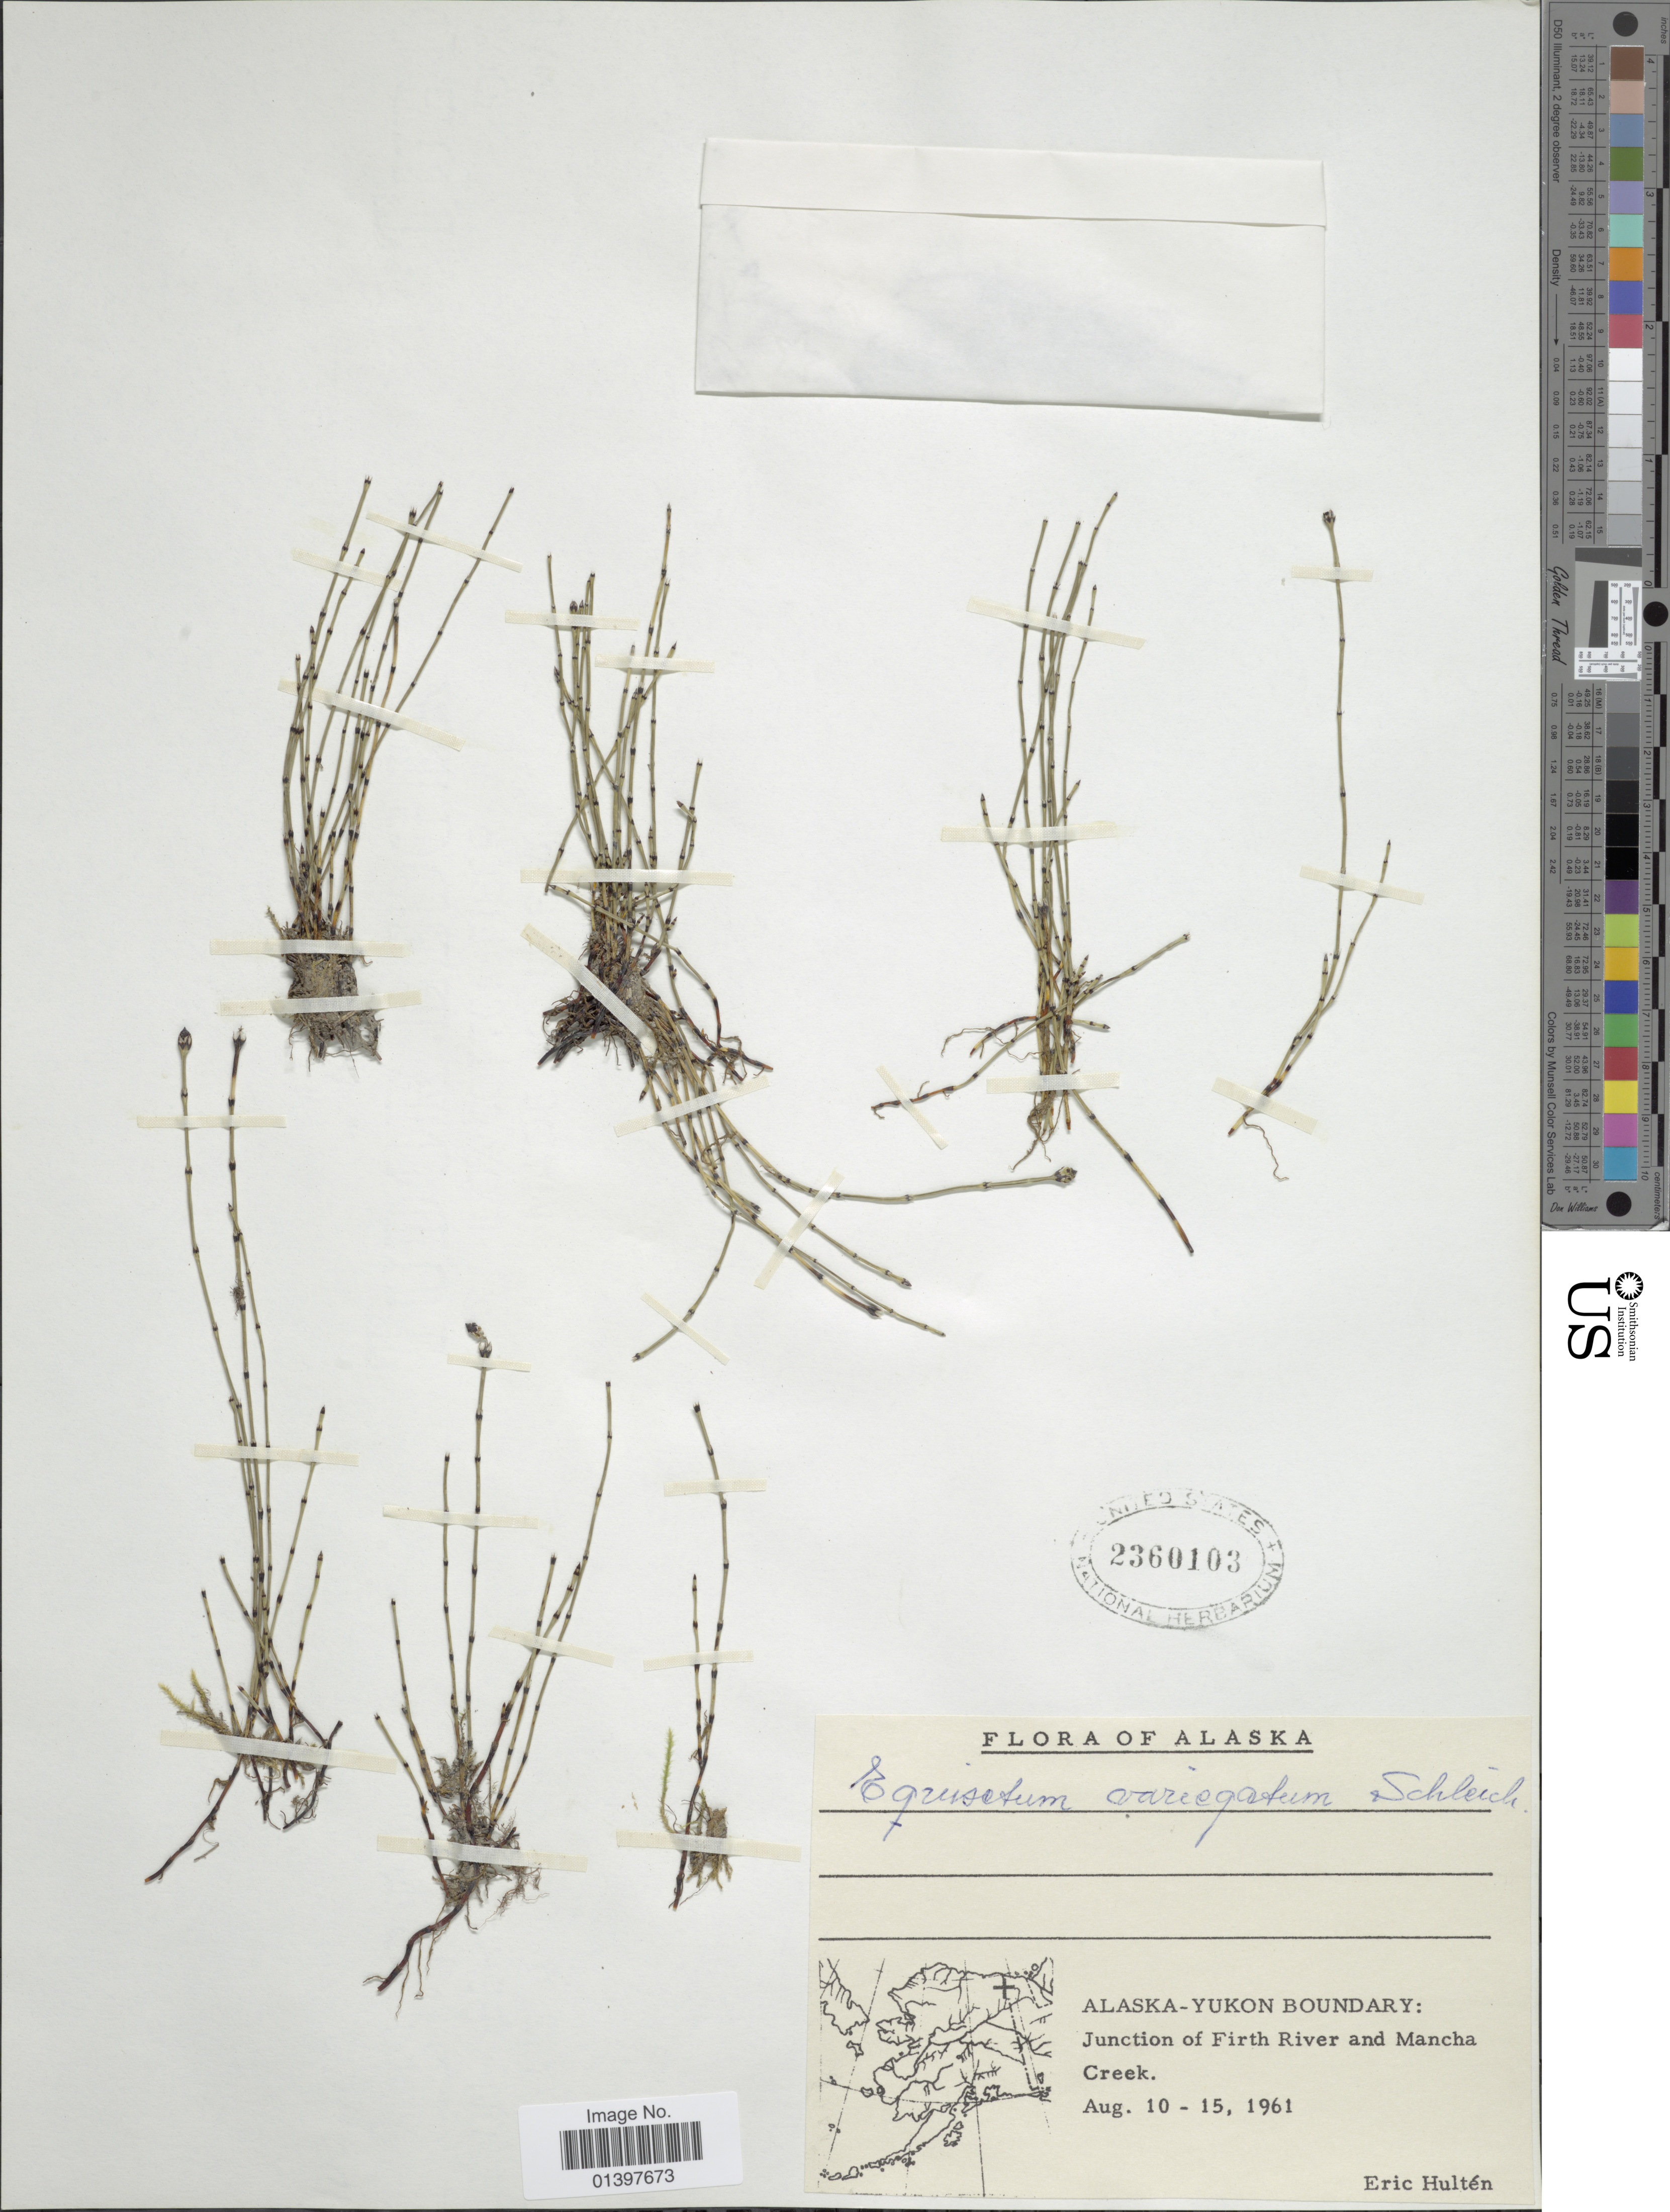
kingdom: Plantae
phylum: Tracheophyta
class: Polypodiopsida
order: Equisetales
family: Equisetaceae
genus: Equisetum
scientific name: Equisetum variegatum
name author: Schleich. ex F. Weber & D. Mohr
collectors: E. G. Hultén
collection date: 1961-08-10/1961-08-15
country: United States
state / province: Alaska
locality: Yukon Boundary: junction of Firth River and Mancha Creek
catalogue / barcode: US 2360103